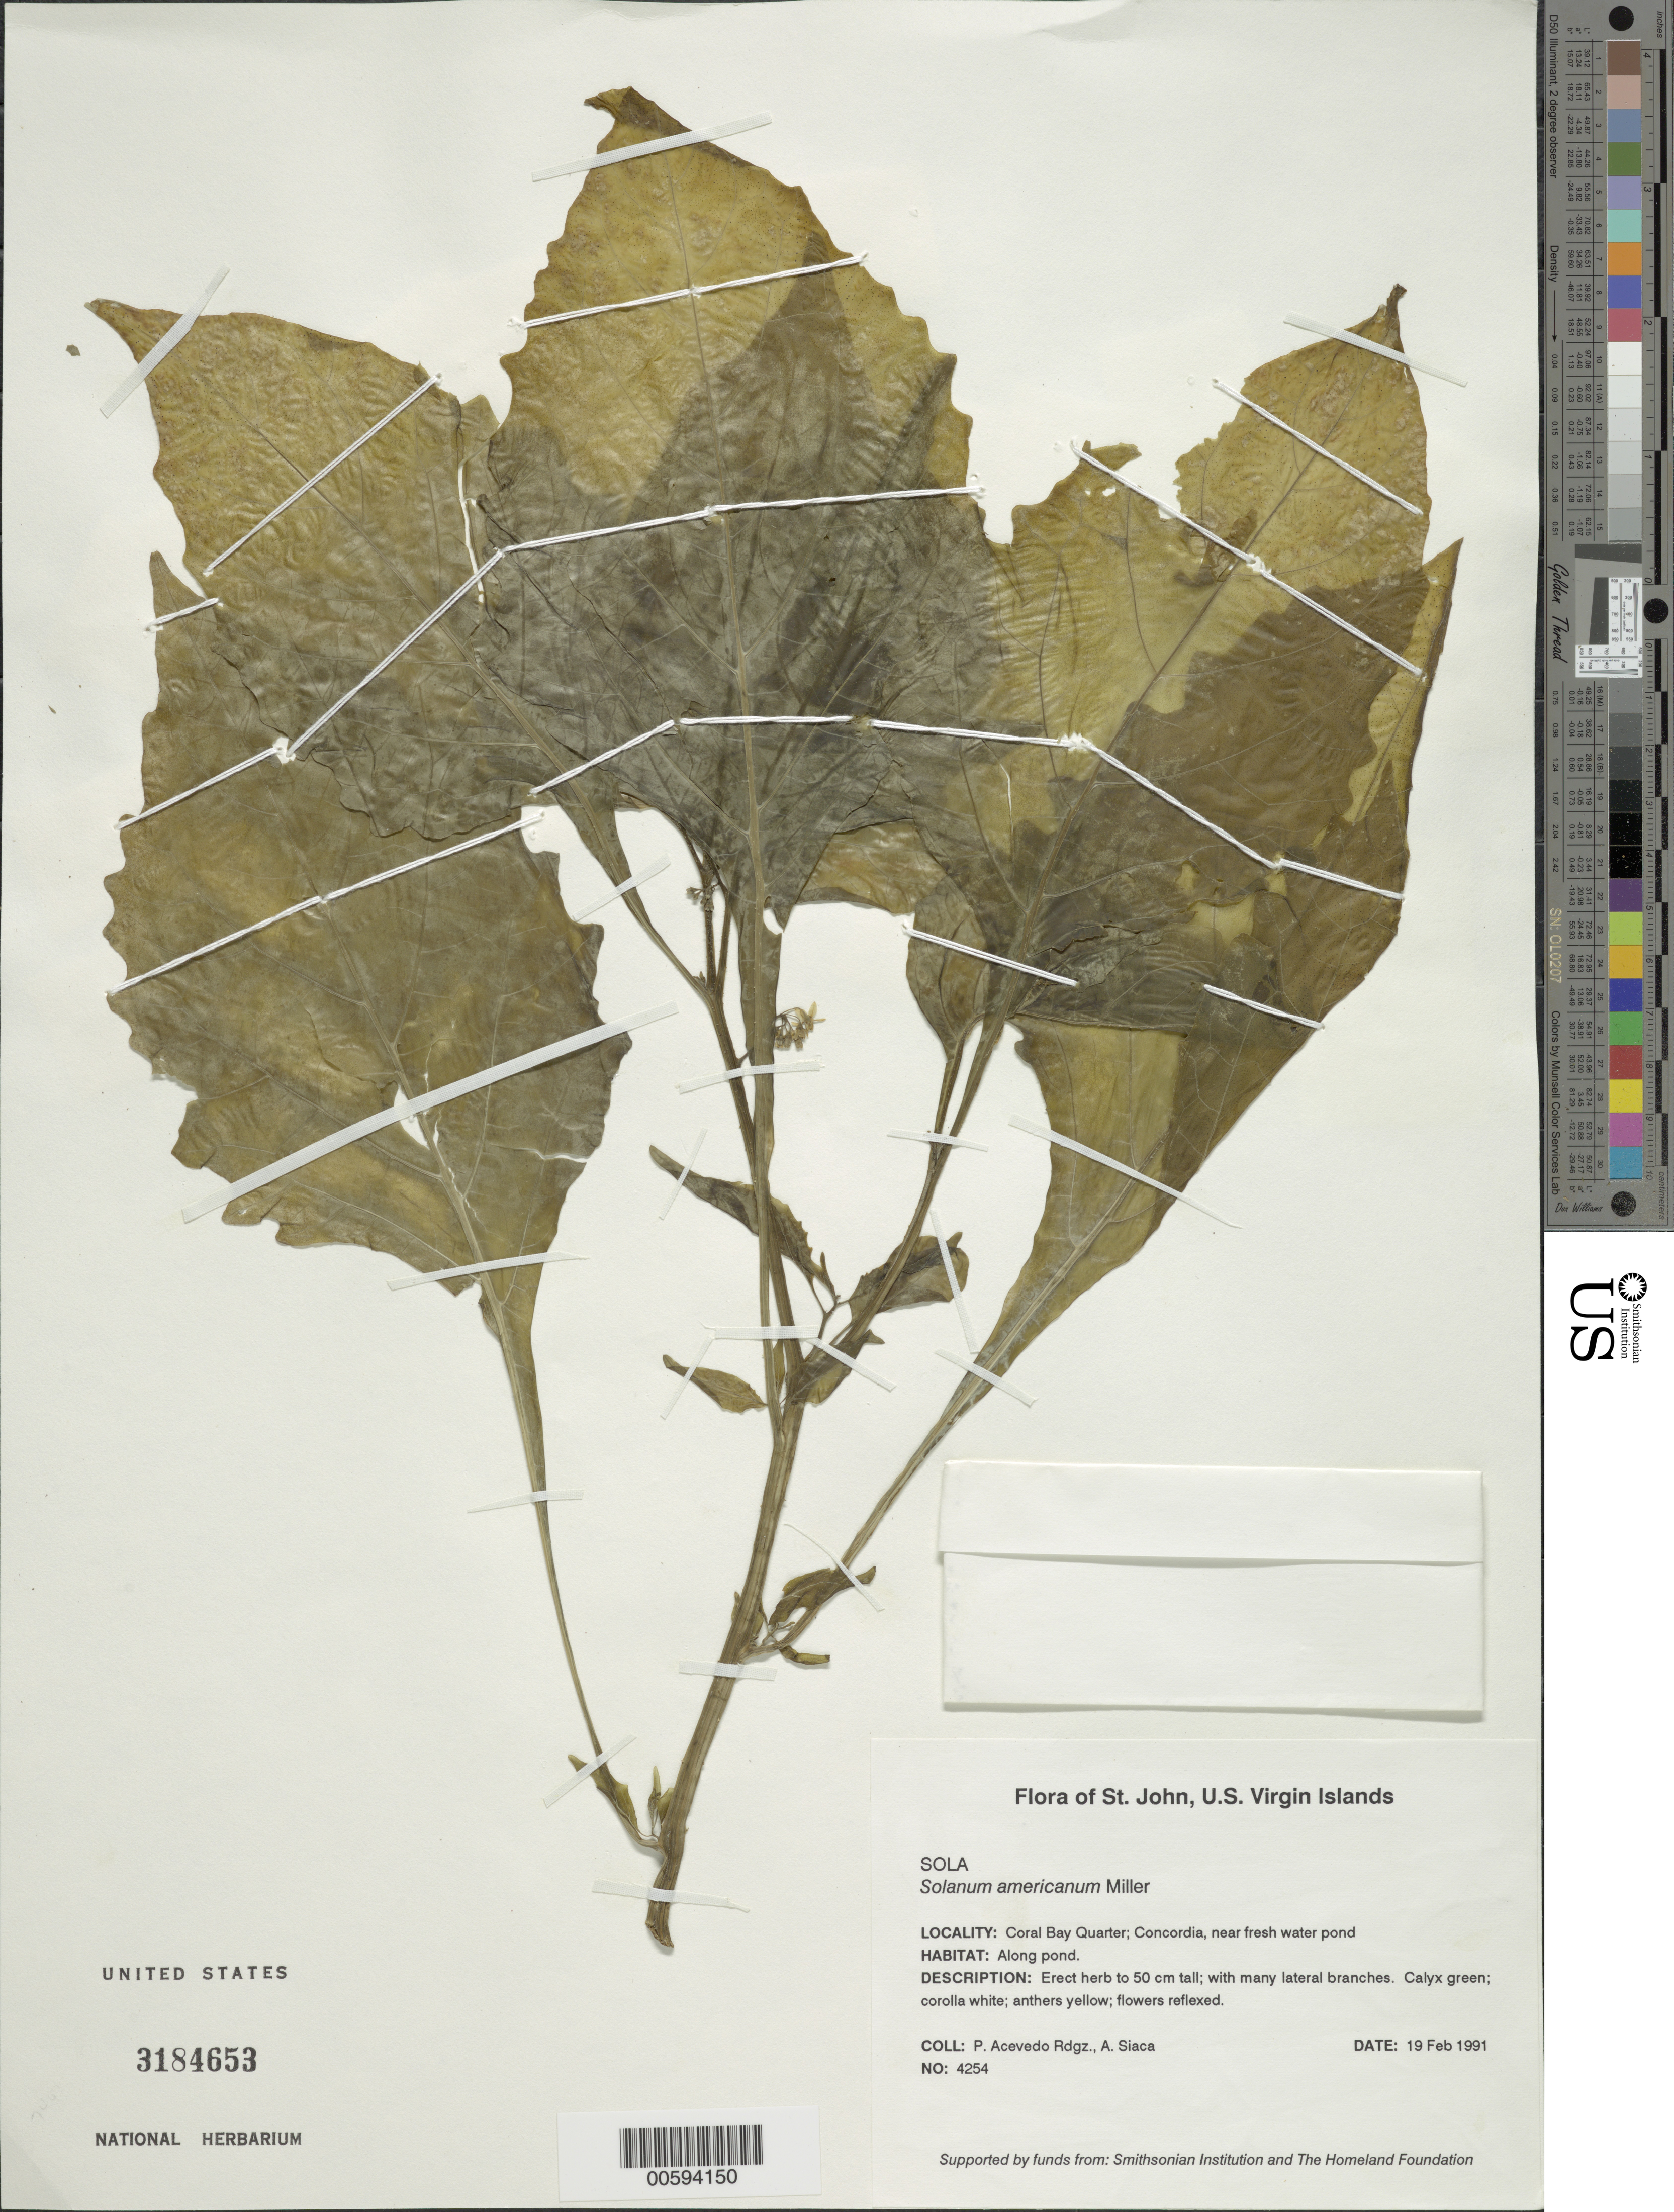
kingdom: Plantae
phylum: Tracheophyta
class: Magnoliopsida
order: Solanales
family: Solanaceae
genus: Solanum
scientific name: Solanum americanum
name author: Mill.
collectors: P. Acevedo-Rodr. & A. Siaca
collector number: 4254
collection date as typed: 19 Feb 1991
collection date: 1991-02-19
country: U.S. Virgin Islands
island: St. John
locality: Coral Bay Quarter; Concordia, near fresh water pond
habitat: Along pond.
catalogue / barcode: US 3184653